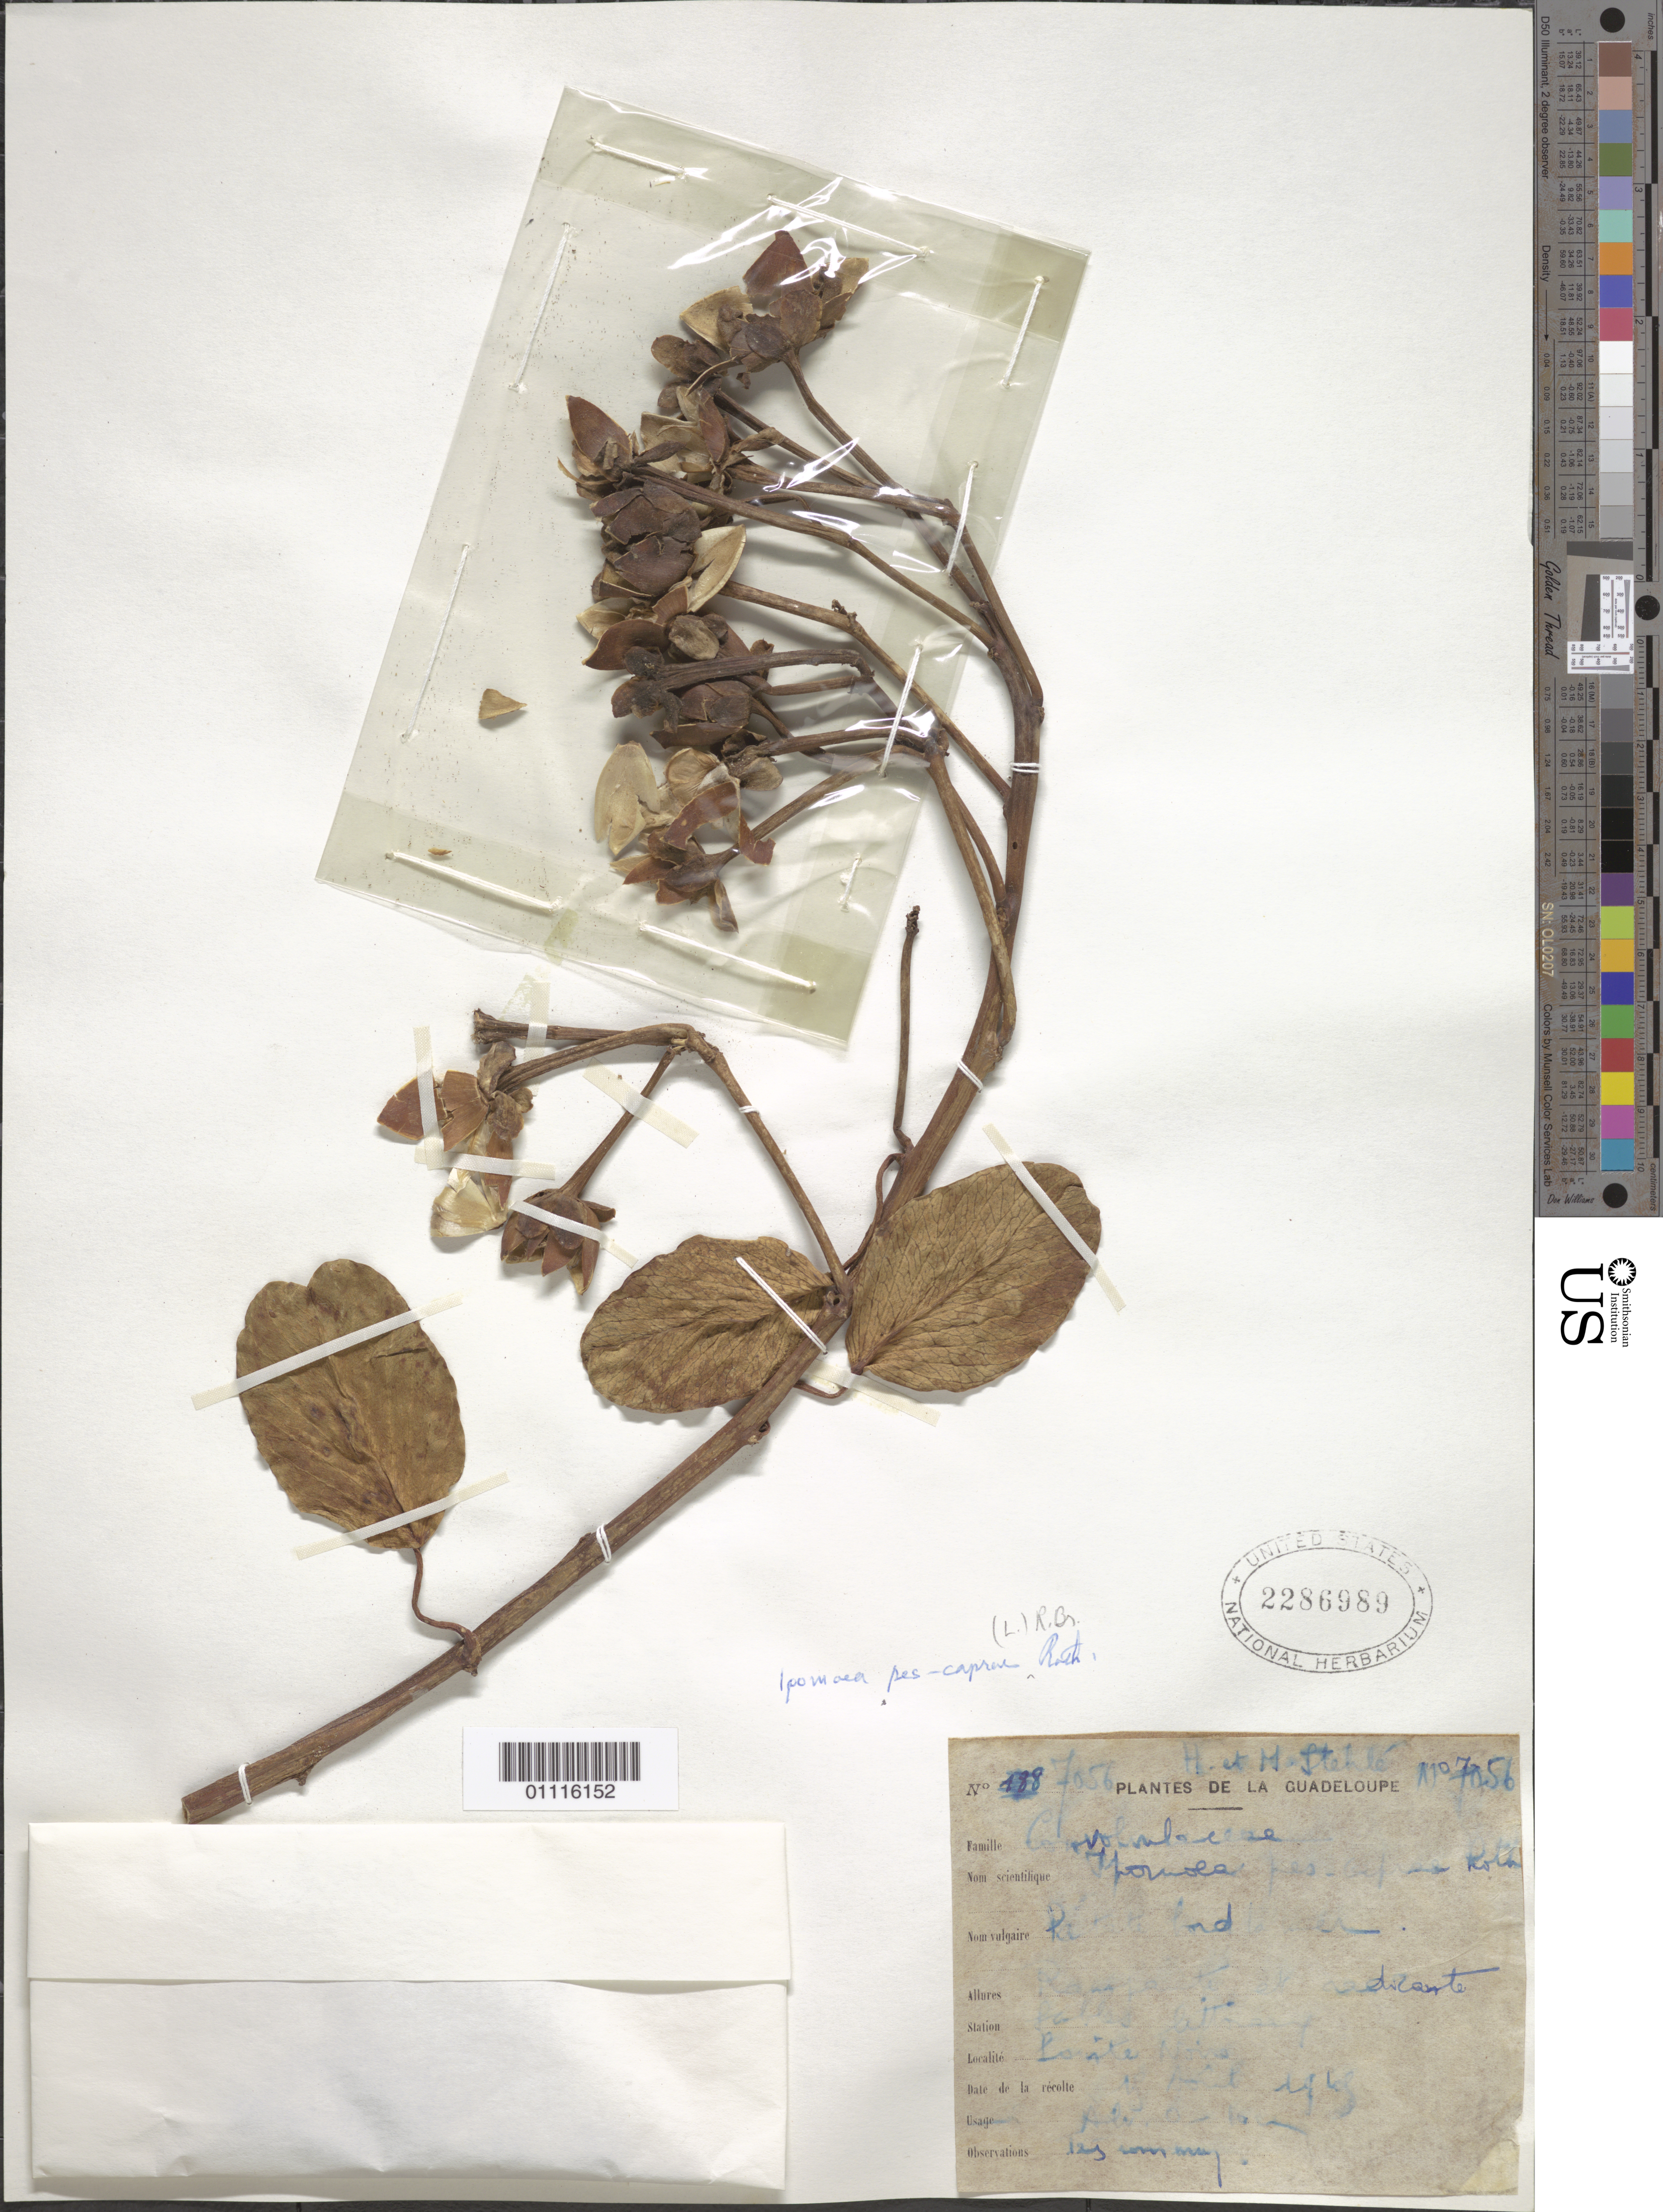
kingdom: Plantae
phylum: Tracheophyta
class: Magnoliopsida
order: Solanales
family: Convolvulaceae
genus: Ipomoea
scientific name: Ipomoea pes-caprae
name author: (L.) R. Br.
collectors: H. Stehlé & M. Stehlé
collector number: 7056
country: Guadeloupe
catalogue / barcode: US 2286989